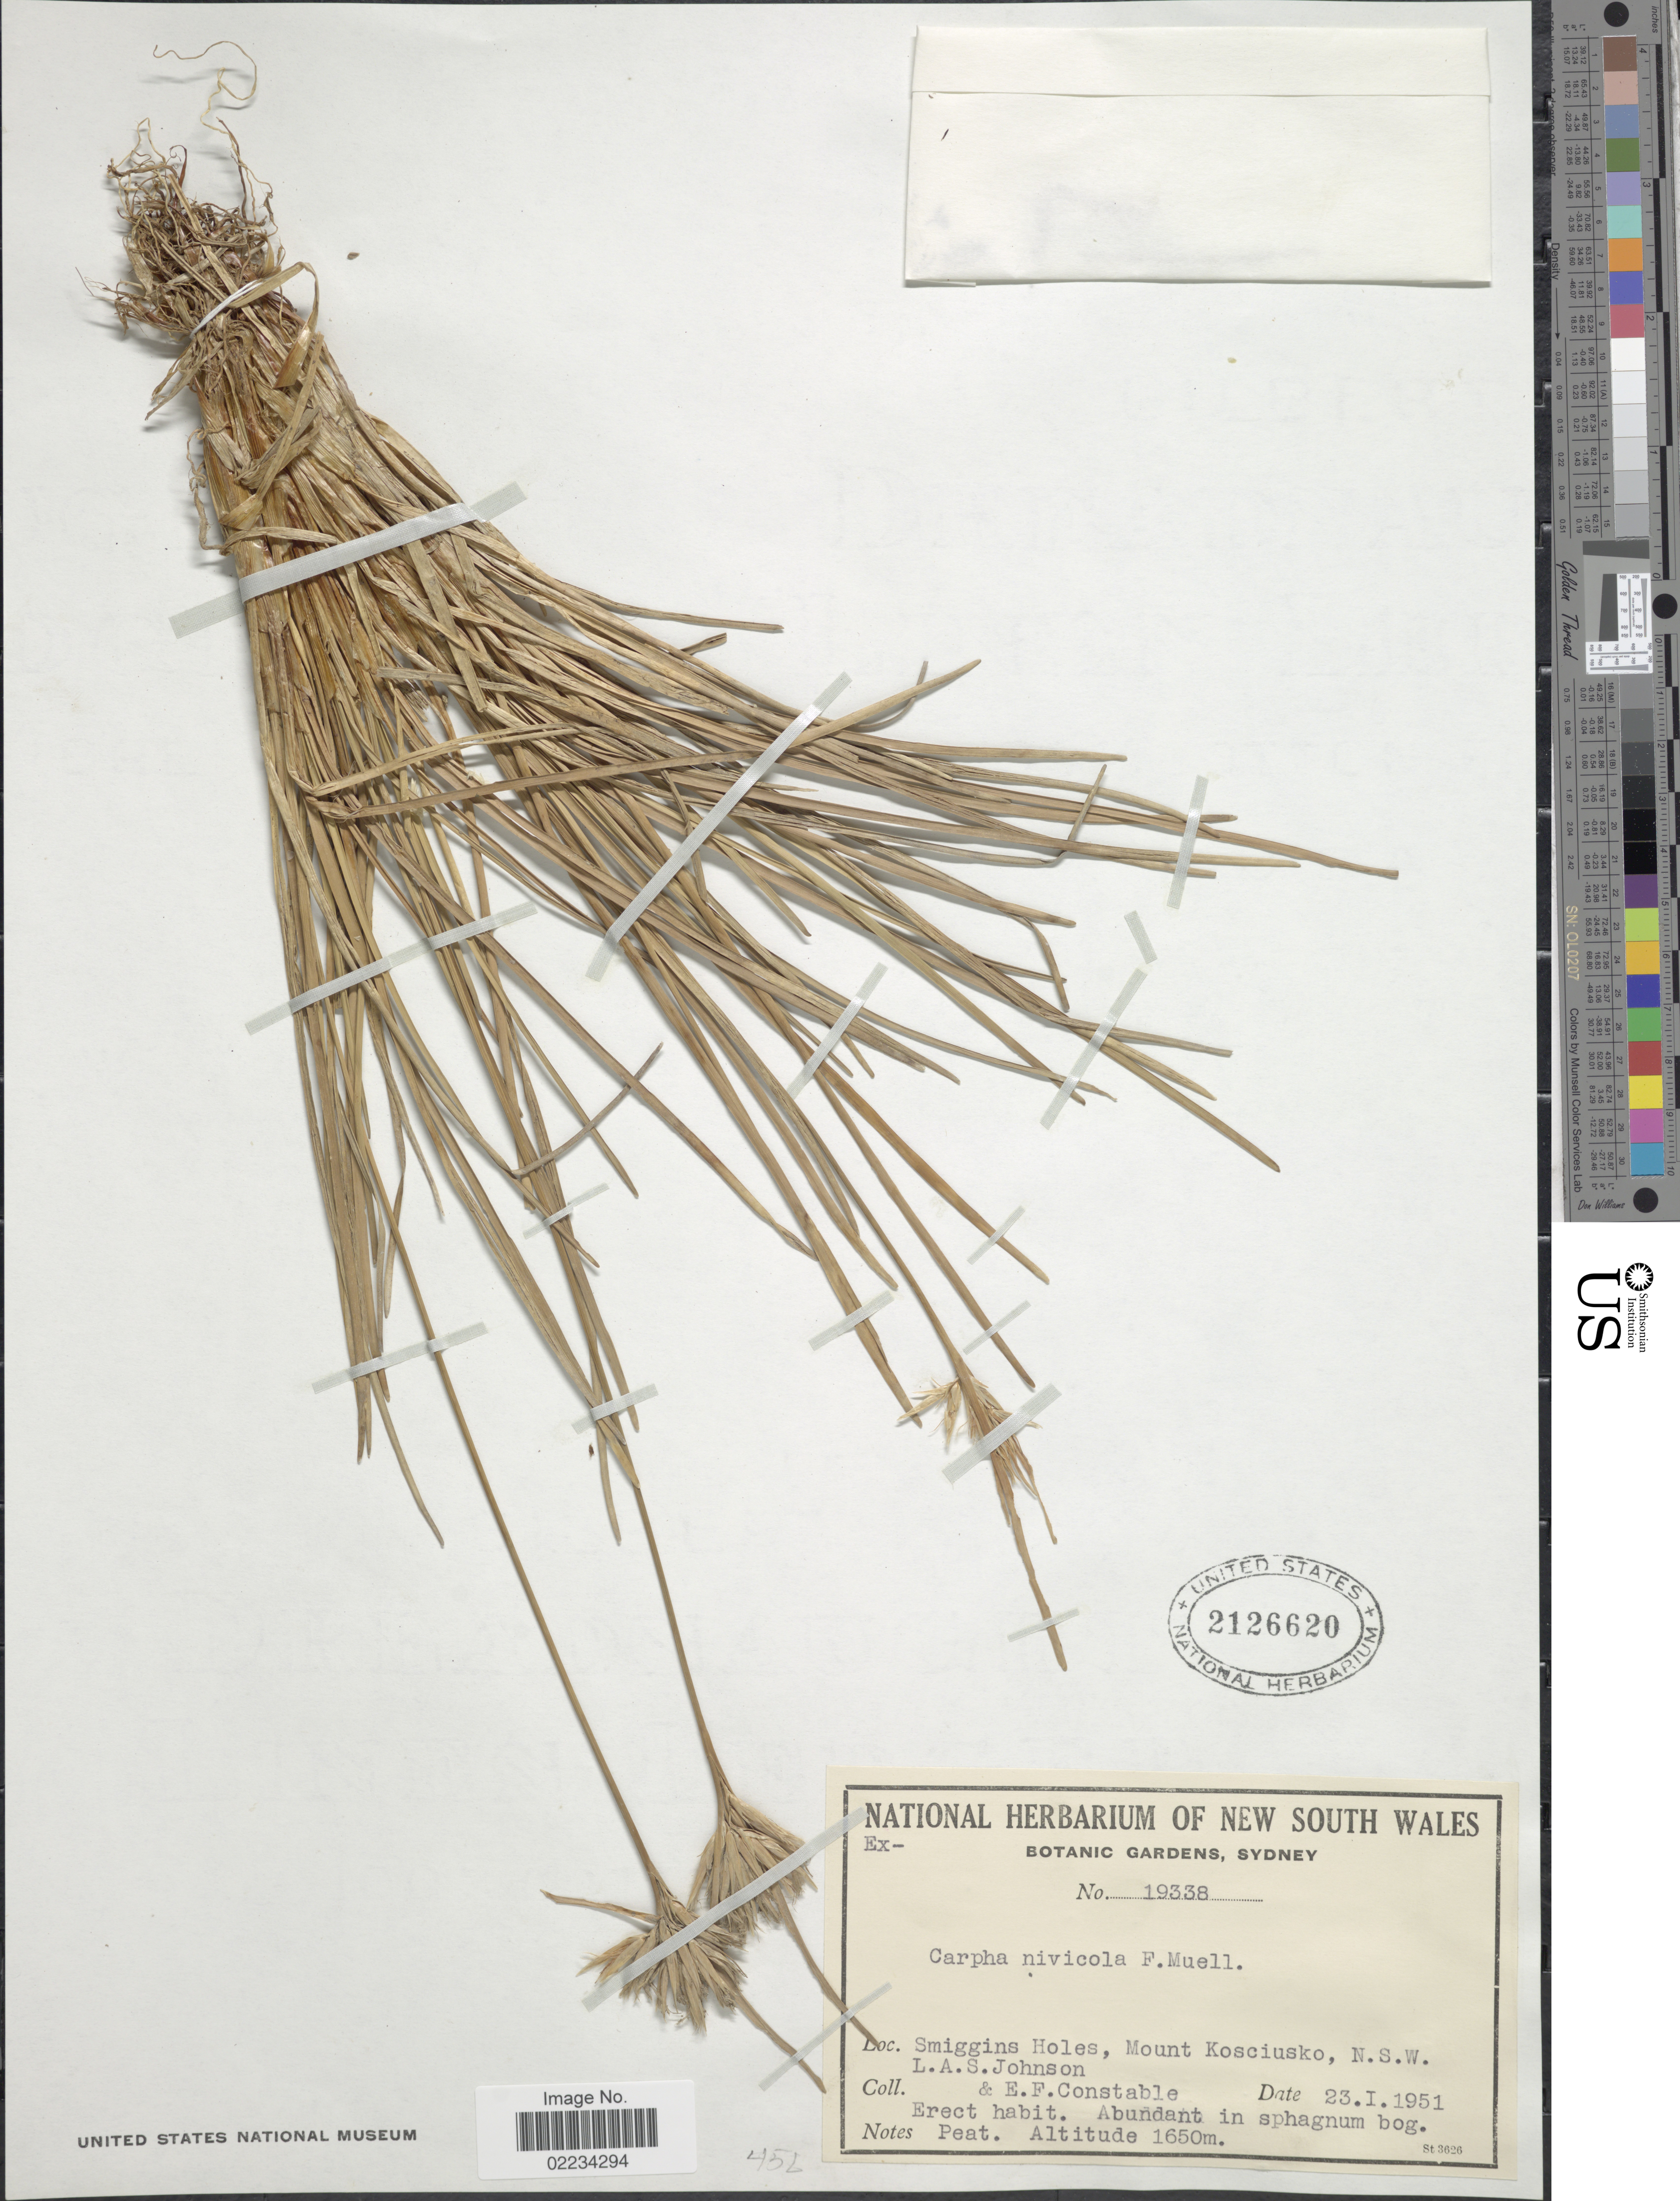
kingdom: Plantae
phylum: Tracheophyta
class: Liliopsida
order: Poales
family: Cyperaceae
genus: Carpha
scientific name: Carpha nivicola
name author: F. Muell.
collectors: L. A. S. Johnson & E. F. Constable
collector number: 19338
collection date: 1951-01-23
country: Australia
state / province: New South Wales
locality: Smiggins Holes, Mount Kosciusko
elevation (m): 1650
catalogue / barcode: US 2126620